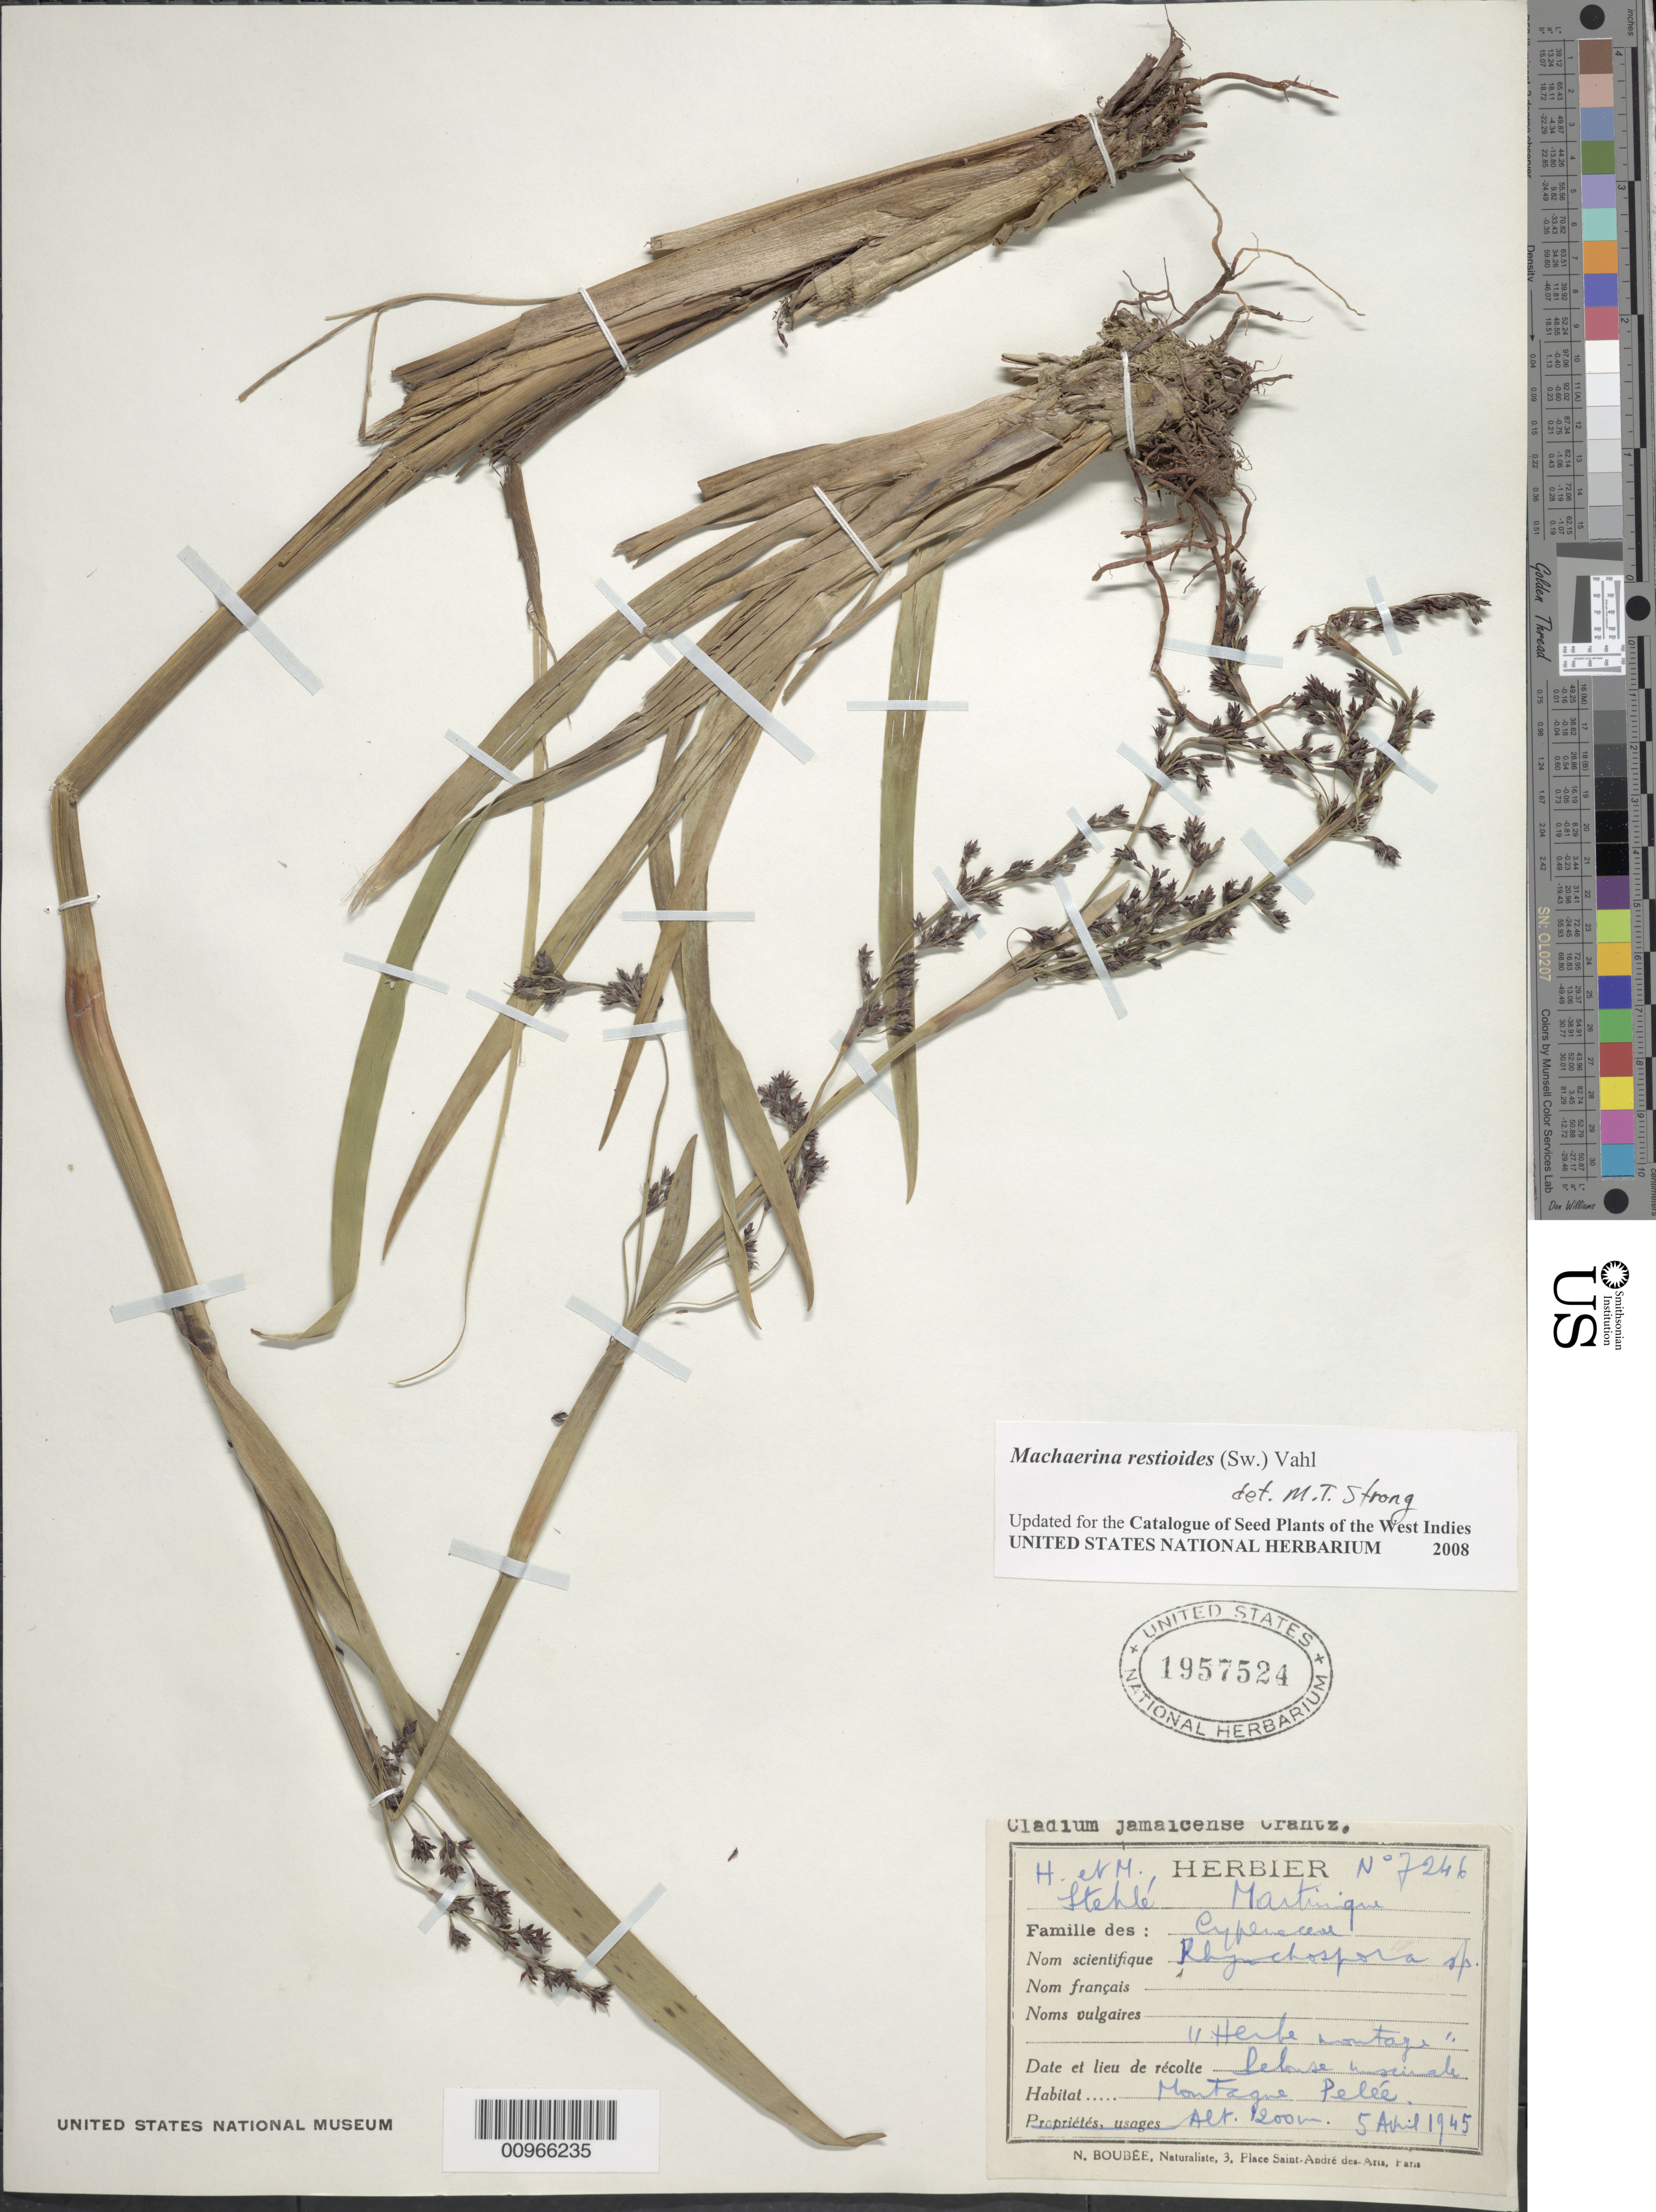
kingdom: Plantae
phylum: Tracheophyta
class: Liliopsida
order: Poales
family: Cyperaceae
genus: Machaerina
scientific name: Machaerina restioides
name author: (Sw.) Vahl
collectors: H. Stehlé & M. Stehlé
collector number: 7246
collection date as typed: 05 Apr 1945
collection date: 1945-04-05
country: Martinique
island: Martinique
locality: Montagne Peleé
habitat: Pelouses "…."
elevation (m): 1200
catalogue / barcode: US 1957524